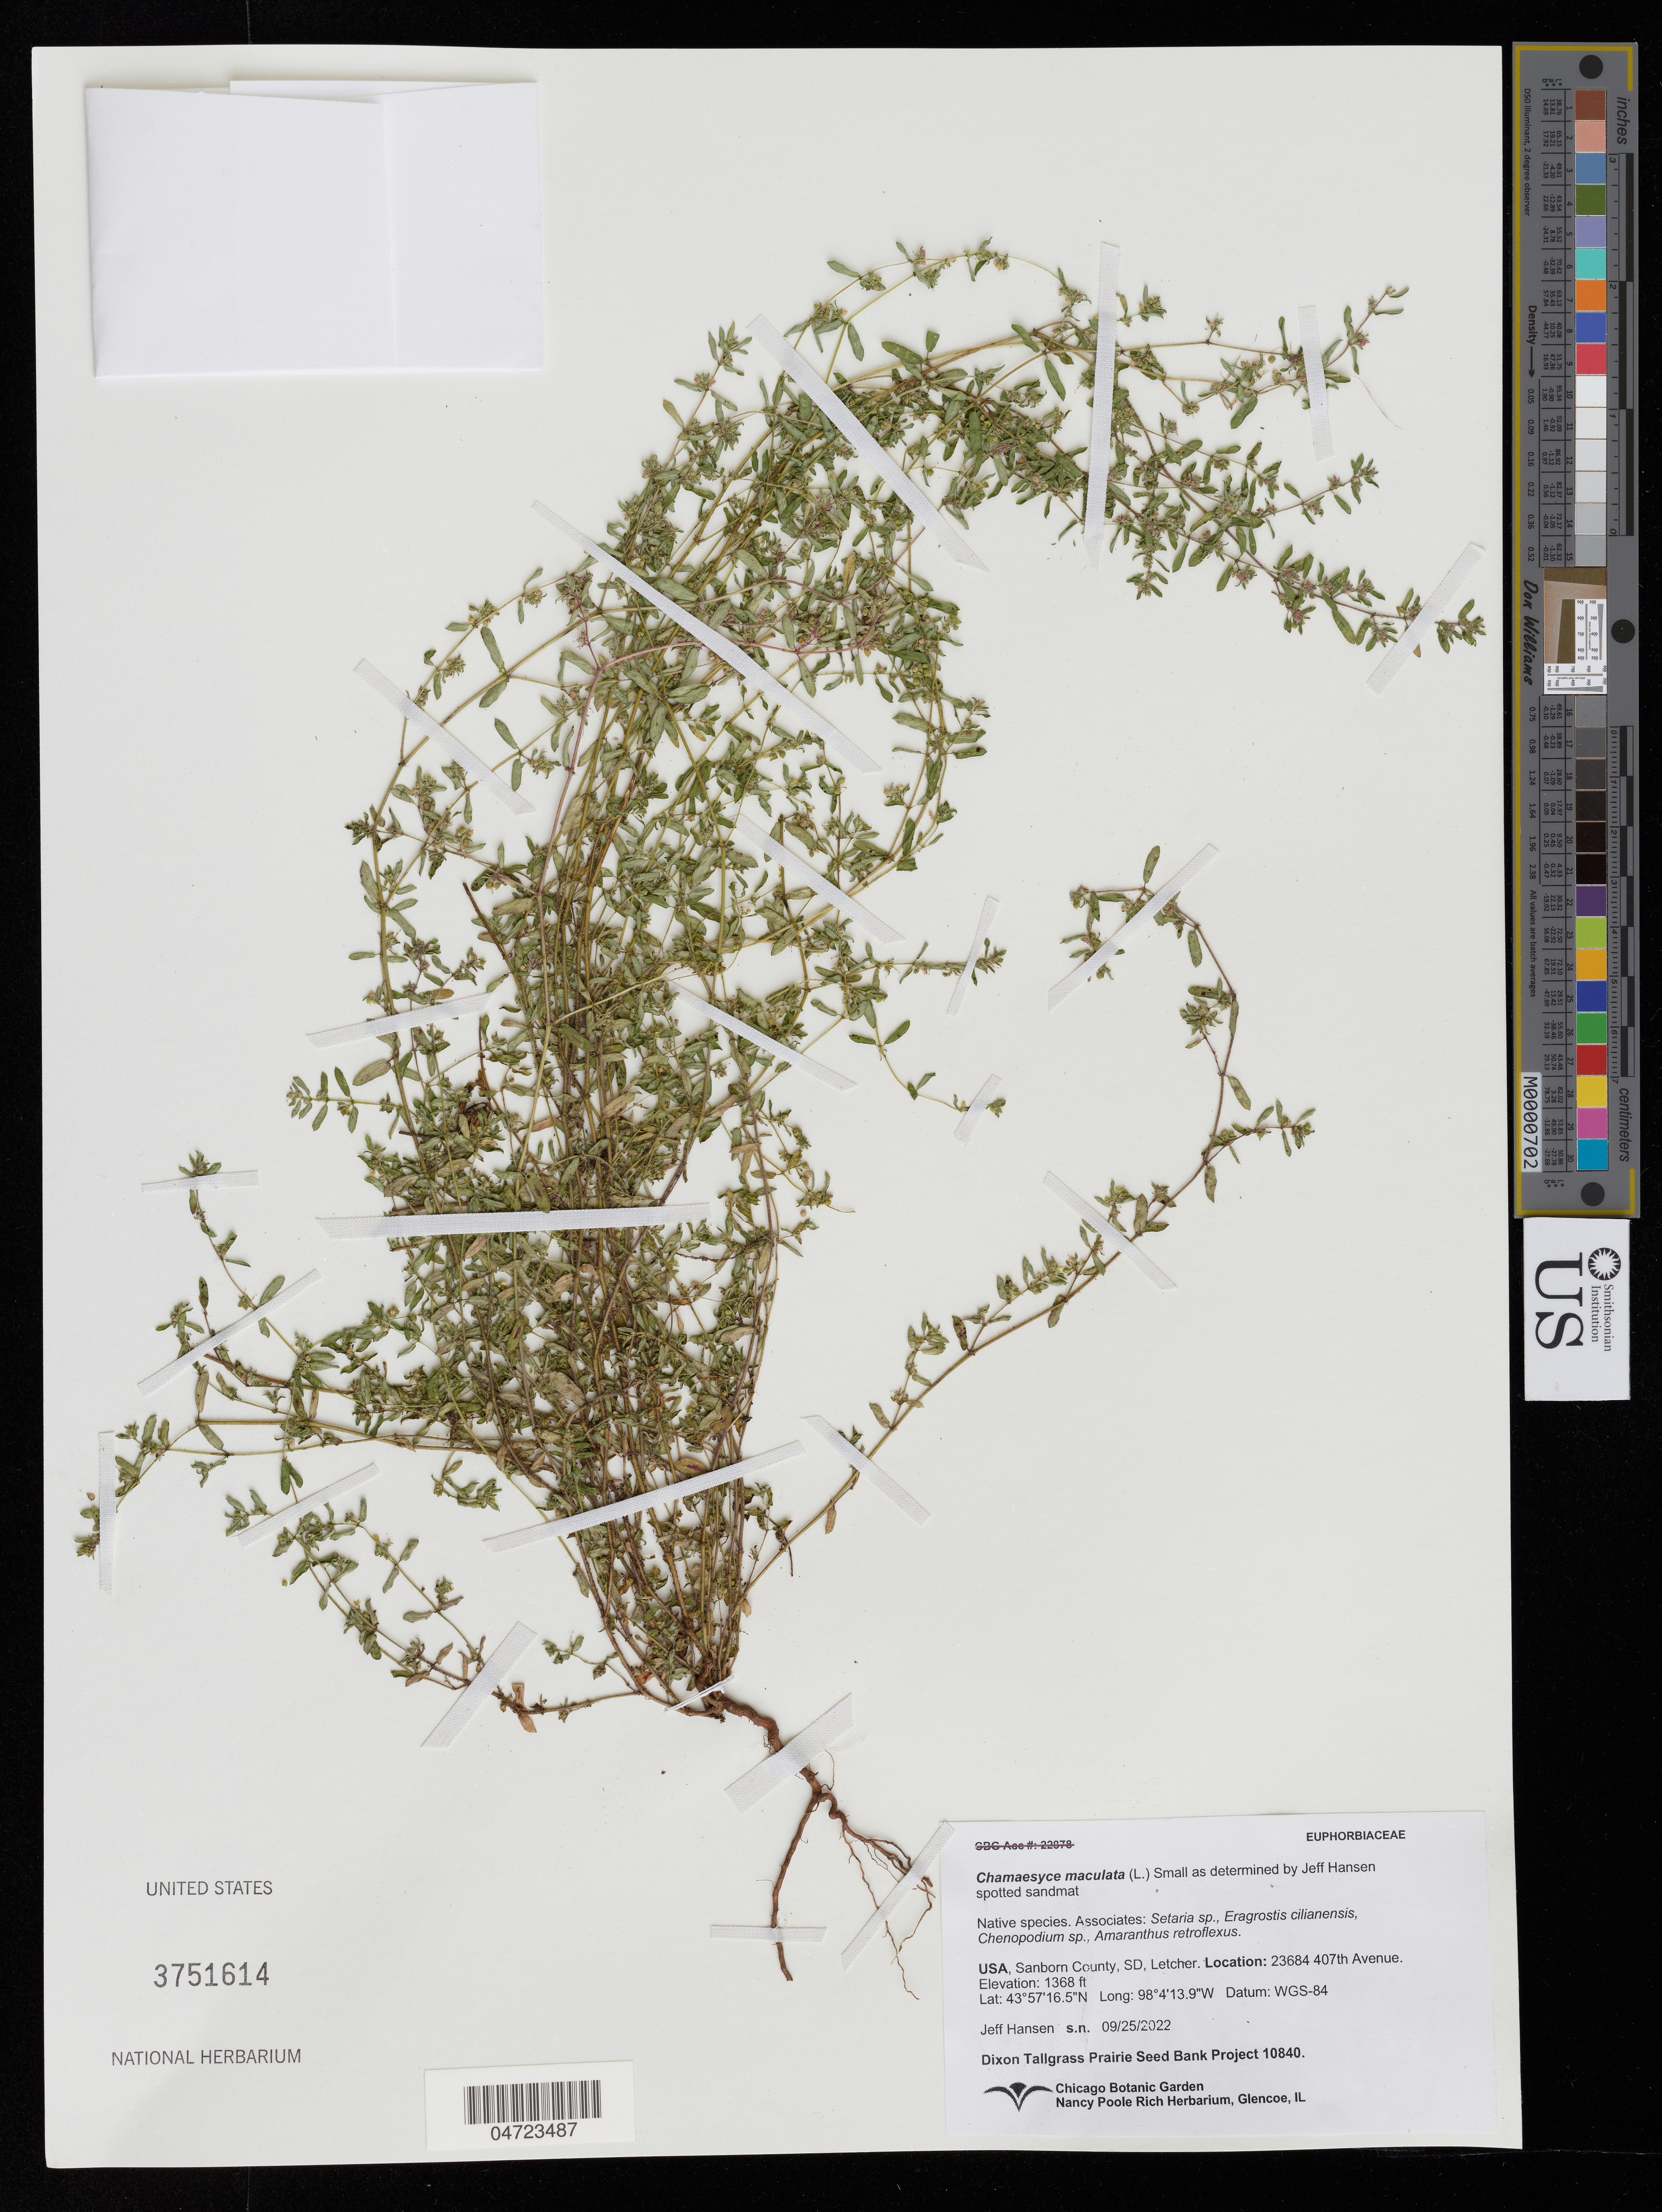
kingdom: Plantae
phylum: Tracheophyta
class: Magnoliopsida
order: Malpighiales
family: Euphorbiaceae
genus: Chamaesyce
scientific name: Chamaesyce maculata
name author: (L.) Small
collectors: J. Hansen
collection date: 2022-09-25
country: United States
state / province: South Dakota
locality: Sanborn County, SD, Letcher. 23684 407th Avenue.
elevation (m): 417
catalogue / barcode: US 3751614